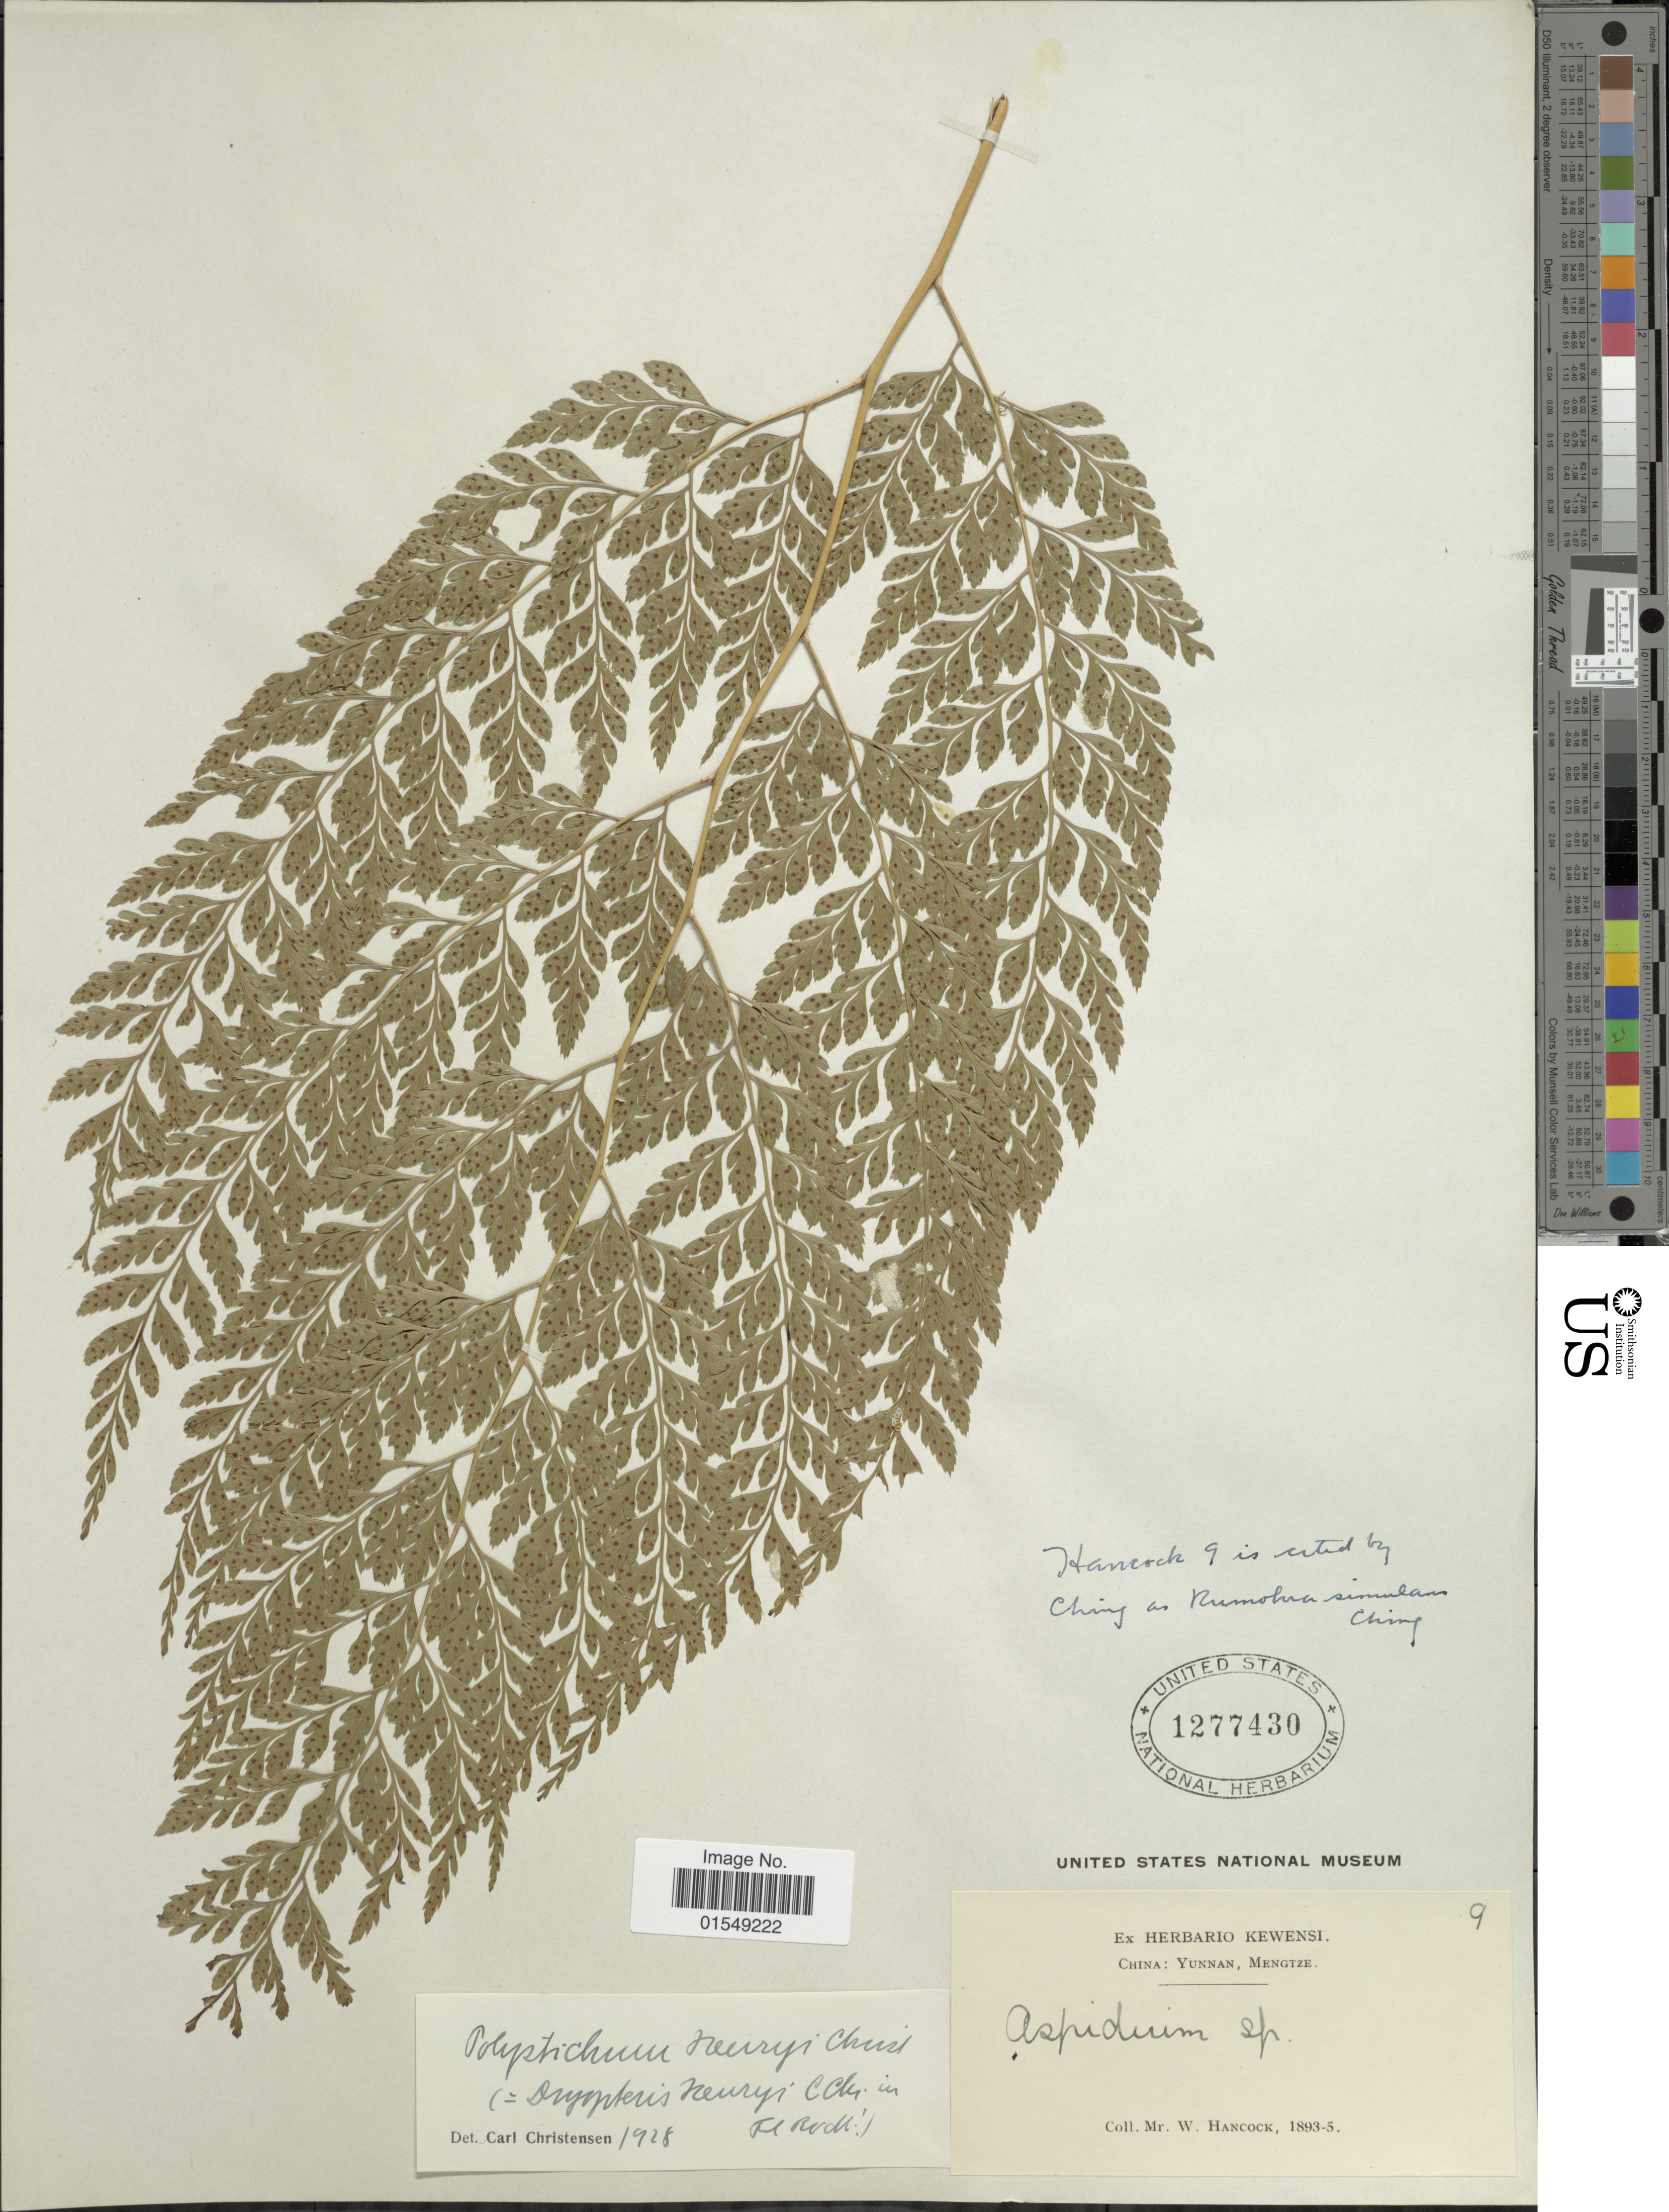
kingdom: Plantae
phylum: Tracheophyta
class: Polypodiopsida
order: Polypodiales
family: Dryopteridaceae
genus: Arachniodes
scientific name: Arachniodes simulans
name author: (Ching) Ching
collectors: W. Hancock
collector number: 9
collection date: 1893/1895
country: China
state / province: Yunnan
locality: China: Yunnan, Mengtze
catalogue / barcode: US 1277430